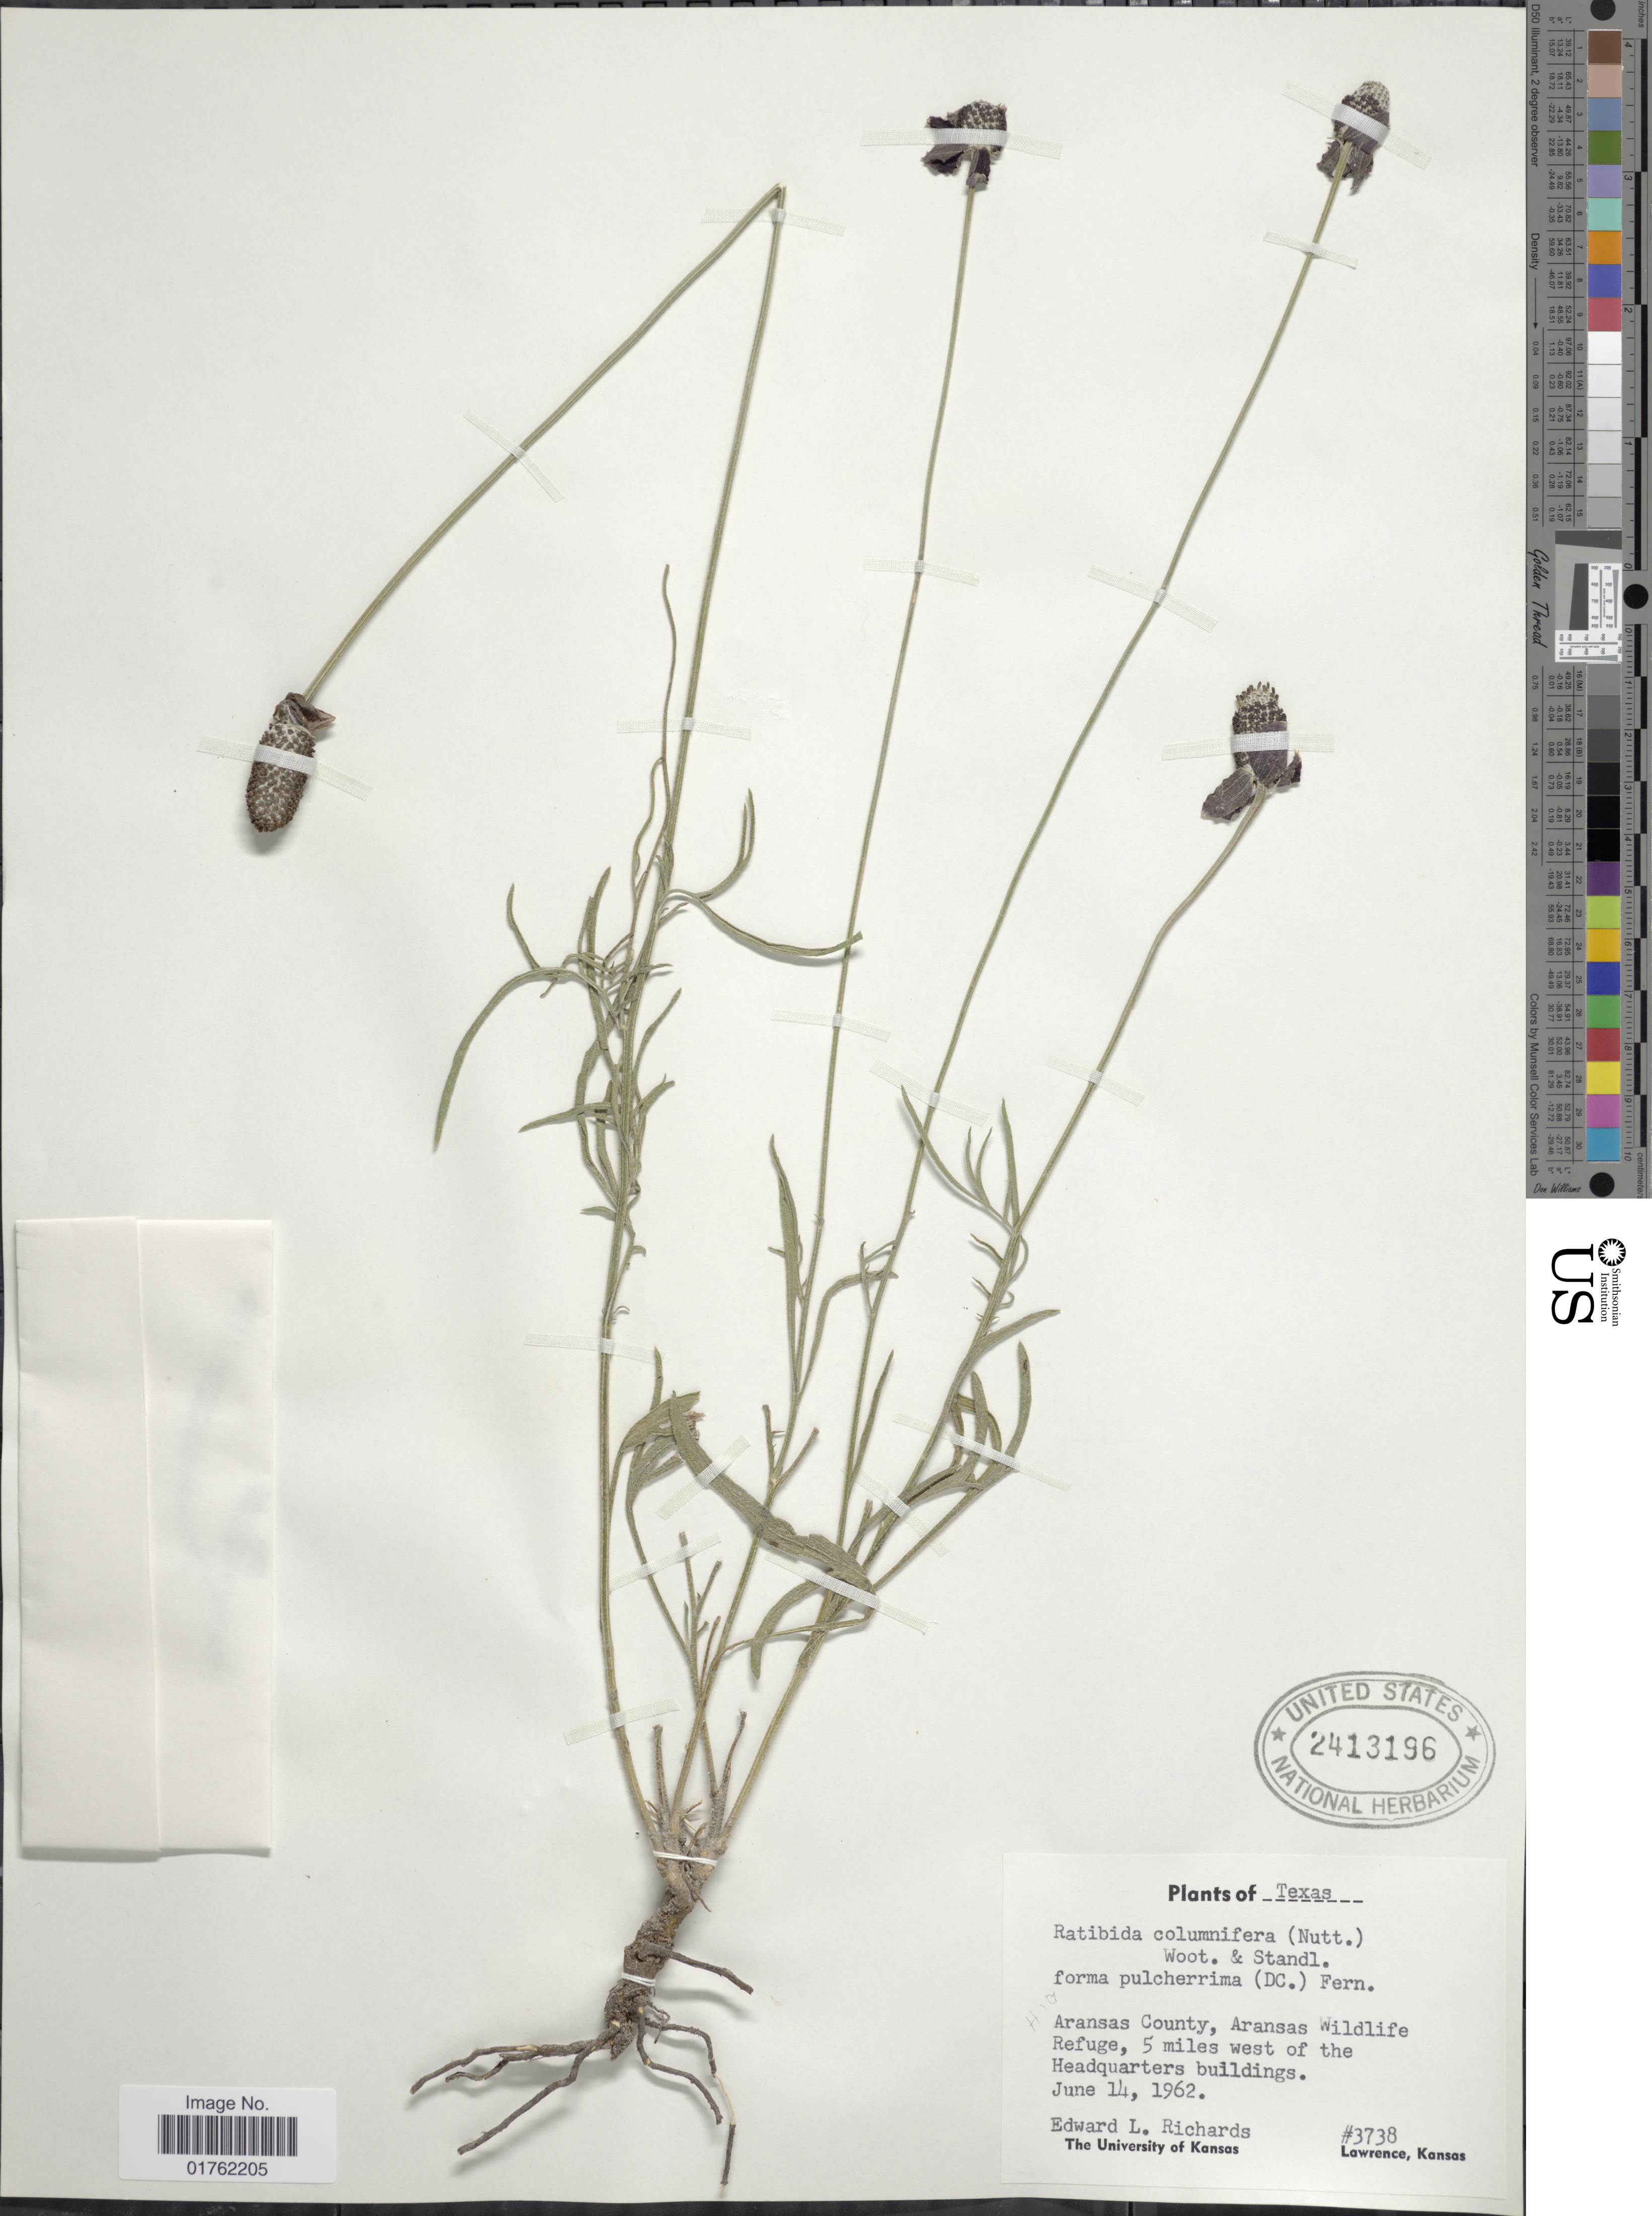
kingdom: Plantae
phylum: Tracheophyta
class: Magnoliopsida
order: Asterales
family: Asteraceae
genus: Ratibida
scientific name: Ratibida columnaris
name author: (Pursh) D. Don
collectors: E. Richards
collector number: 3738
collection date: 1962-06-14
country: United States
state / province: Texas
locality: Aransas County, Aransas Wildlife Refuge, 5 miles west of the Headquarters buildings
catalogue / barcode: US 2413196